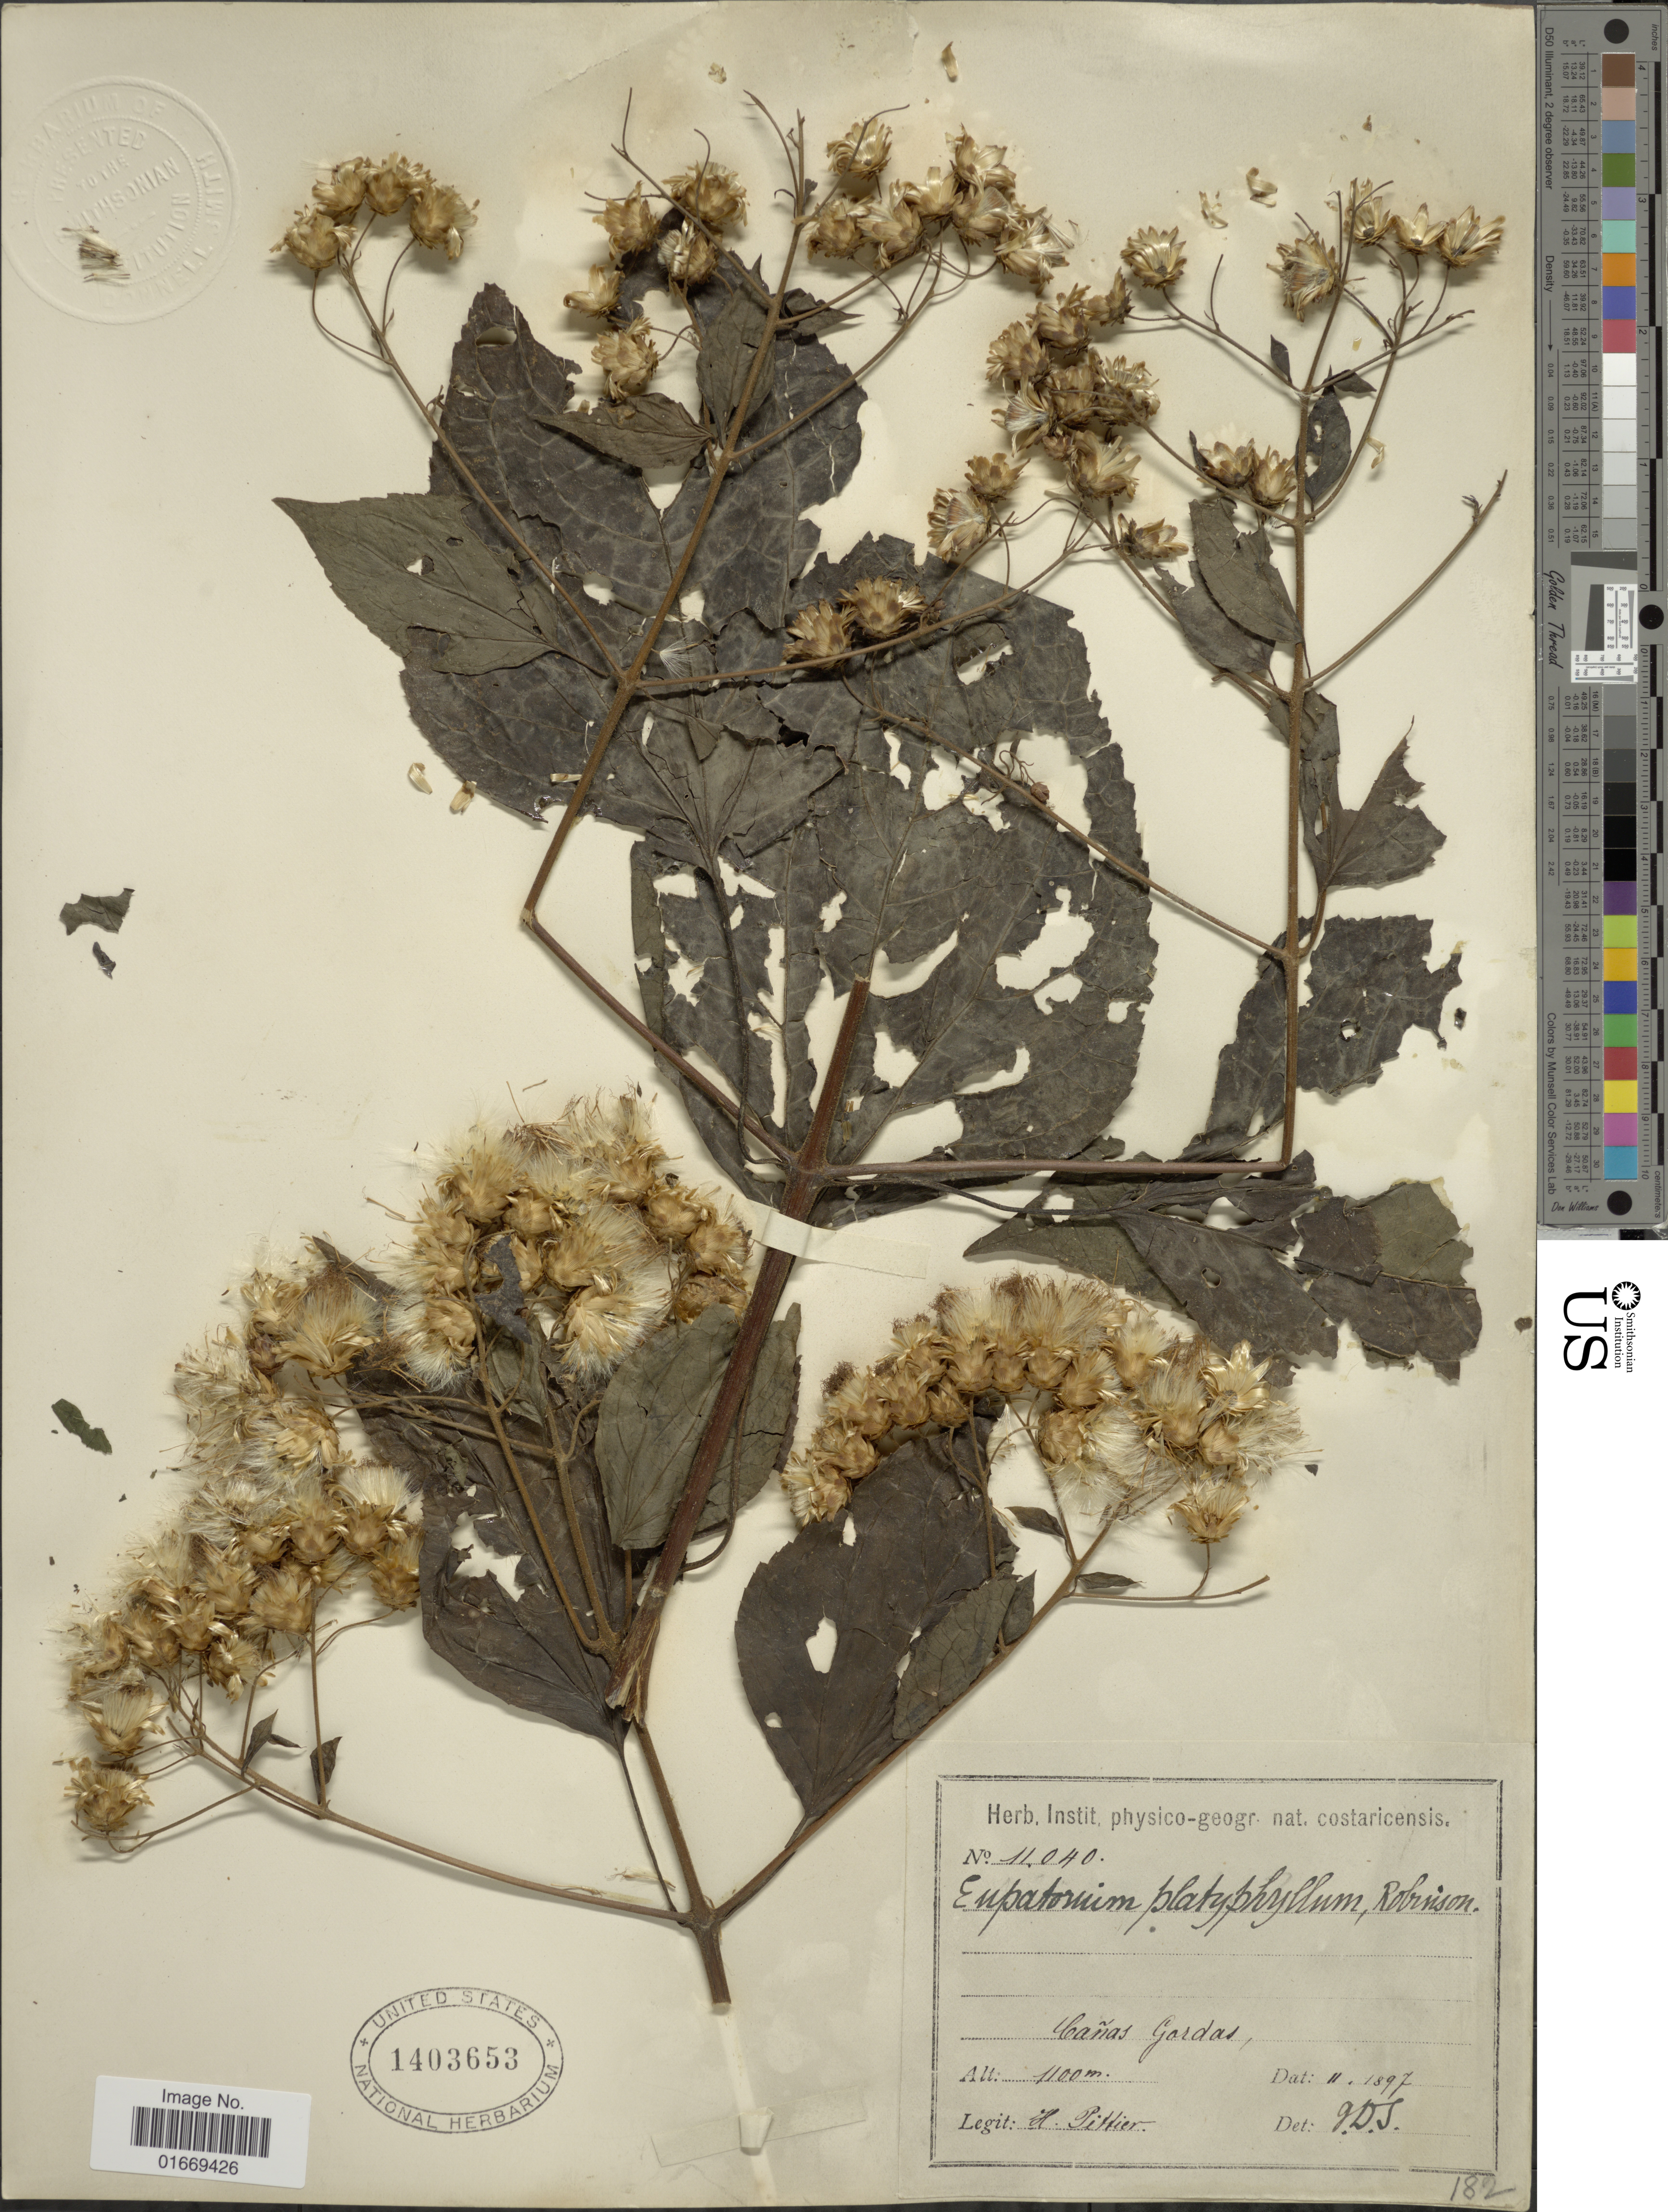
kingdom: Plantae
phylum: Tracheophyta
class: Magnoliopsida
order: Asterales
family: Asteraceae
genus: Bartlettina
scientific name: Bartlettina platyphylla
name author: (B.L. Rob.) R.M. King & H. Rob.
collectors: H. F. Pittier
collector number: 11040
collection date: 1897-02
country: Costa Rica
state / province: Puntarenas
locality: Cañas Gordas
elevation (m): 1100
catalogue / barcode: US 1403653